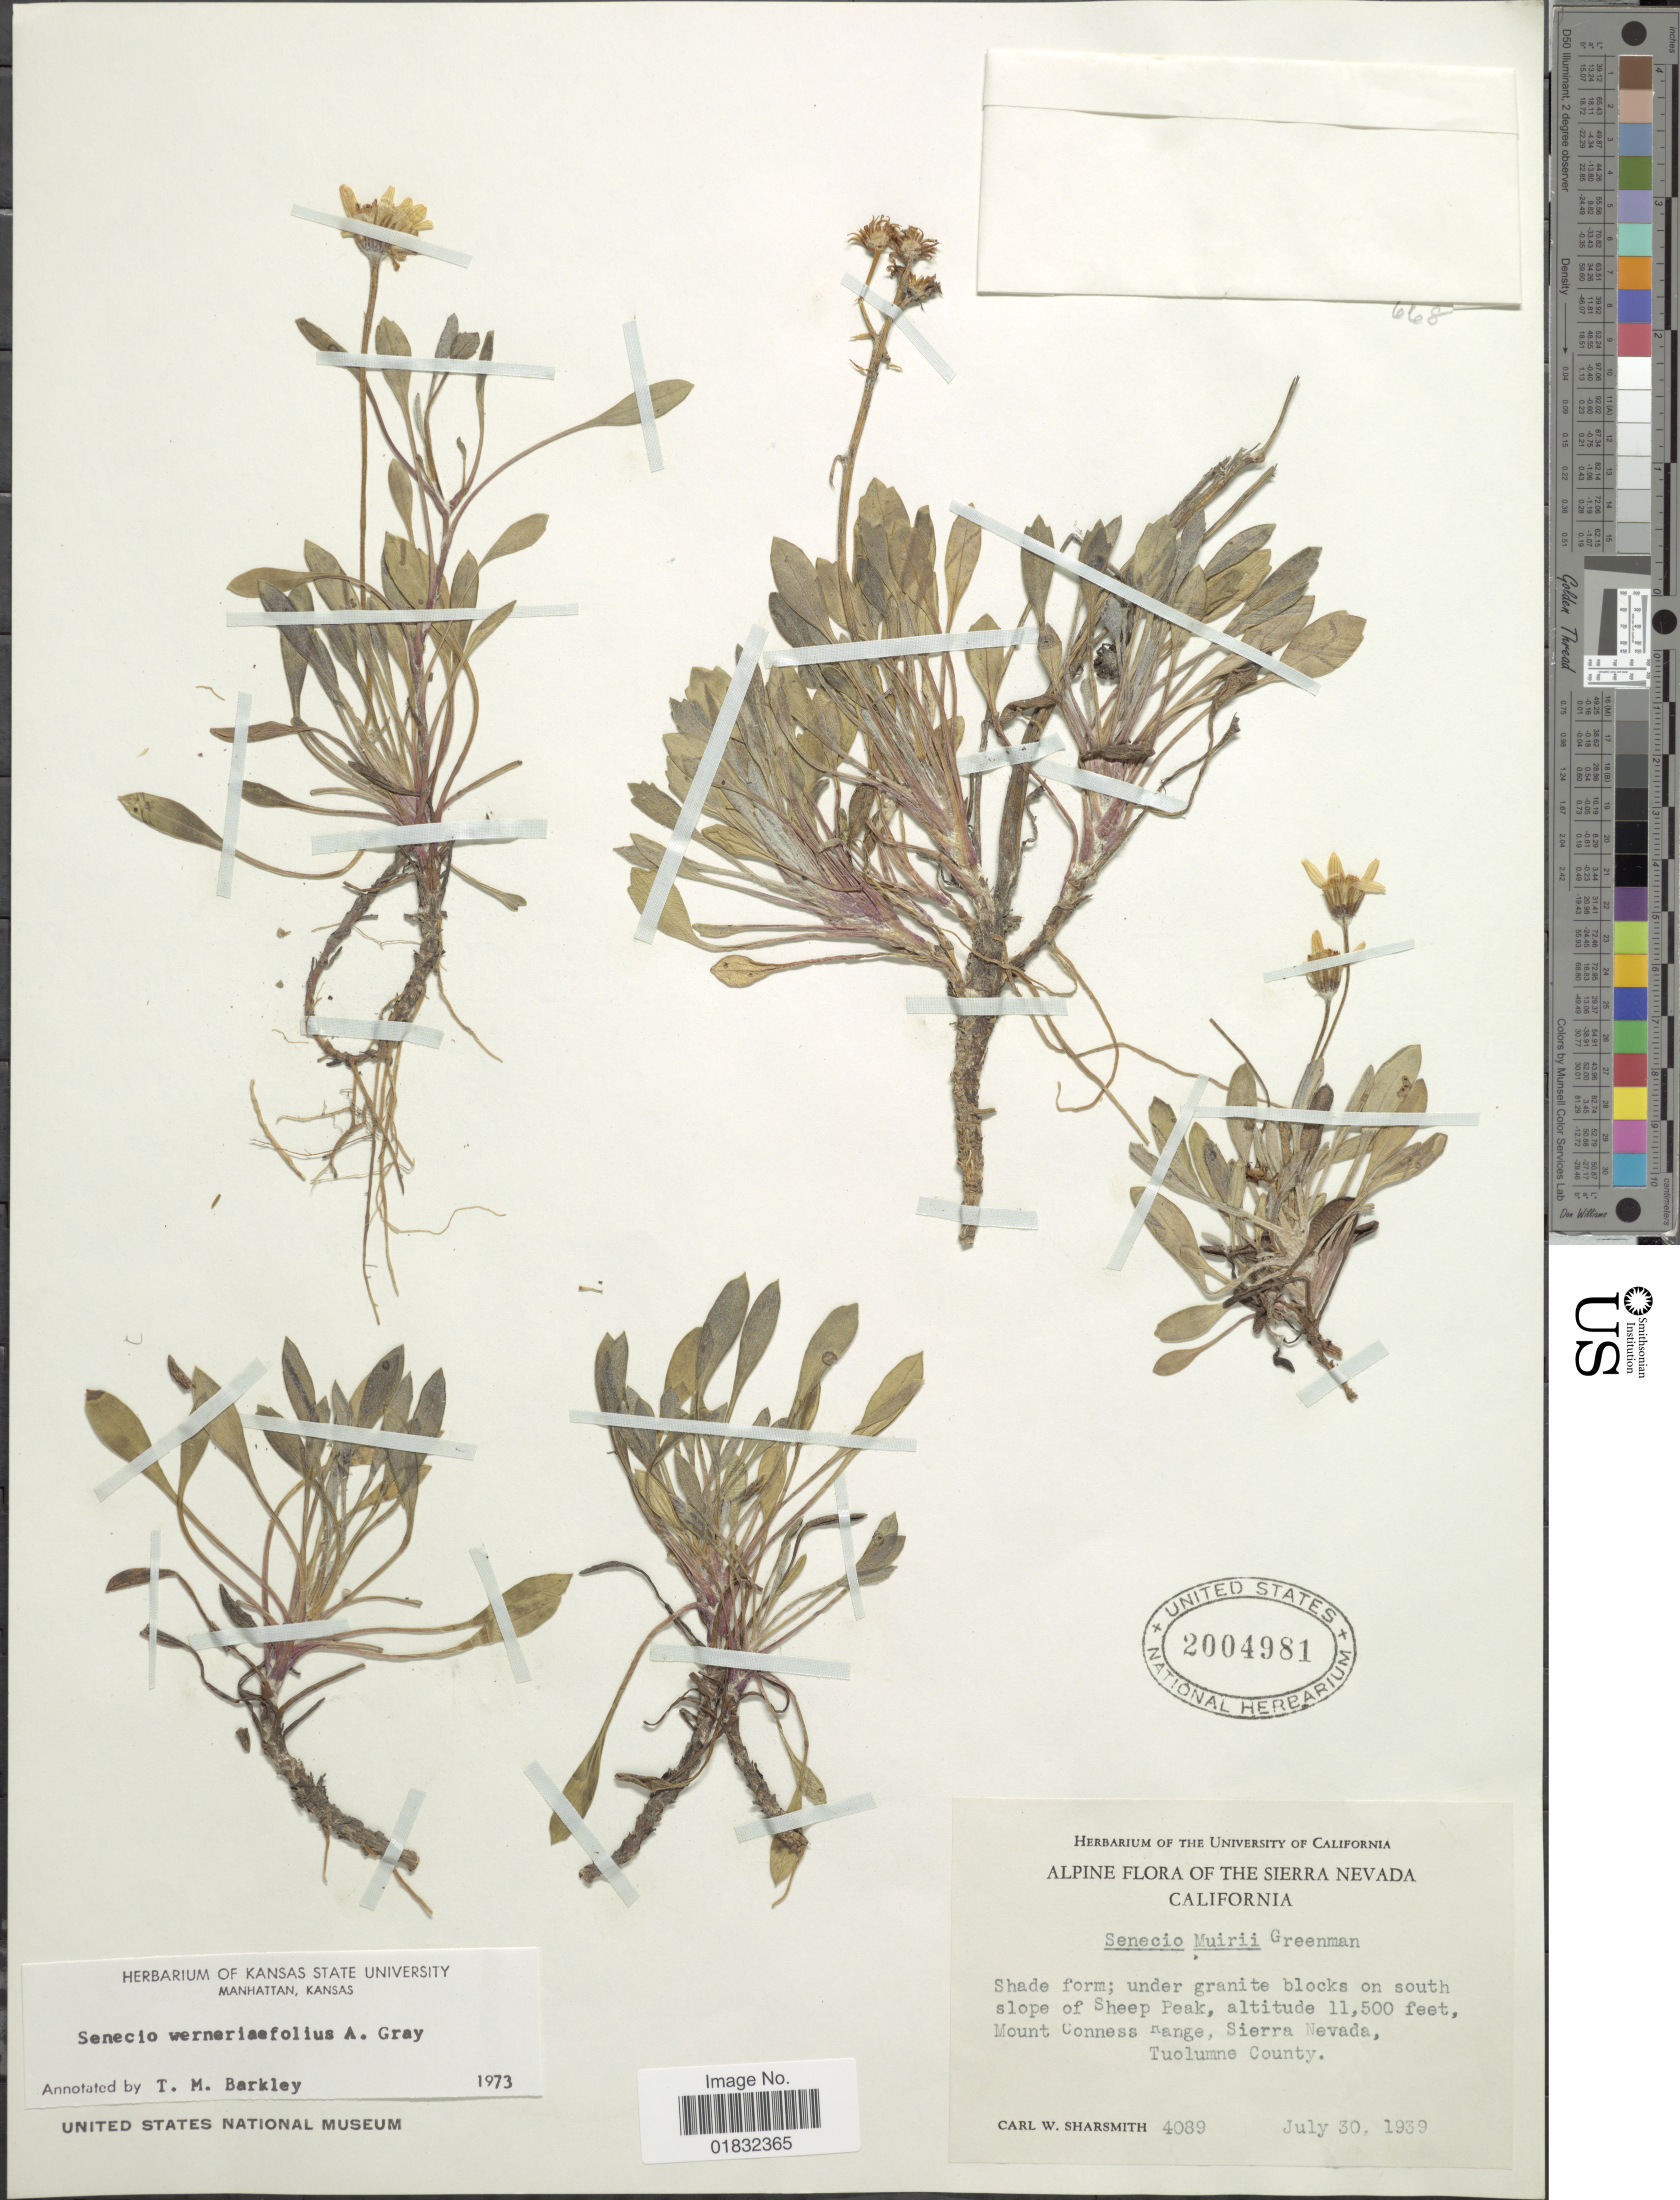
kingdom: Plantae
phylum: Tracheophyta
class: Magnoliopsida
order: Asterales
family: Asteraceae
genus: Packera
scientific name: Packera werneriifolia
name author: (A. Gray) W.A. Weber & Á. Löve ex Trock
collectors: C. Sharsmith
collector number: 4089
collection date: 1939-07-30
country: United States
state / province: California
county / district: Tuolumne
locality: Alpine of the Sierra Nevada, unnder granite blocks on south slope of Sheep Peak, Mount Conness Range, Sierra Nevada, Tuolumne County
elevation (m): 3505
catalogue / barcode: US 2004981